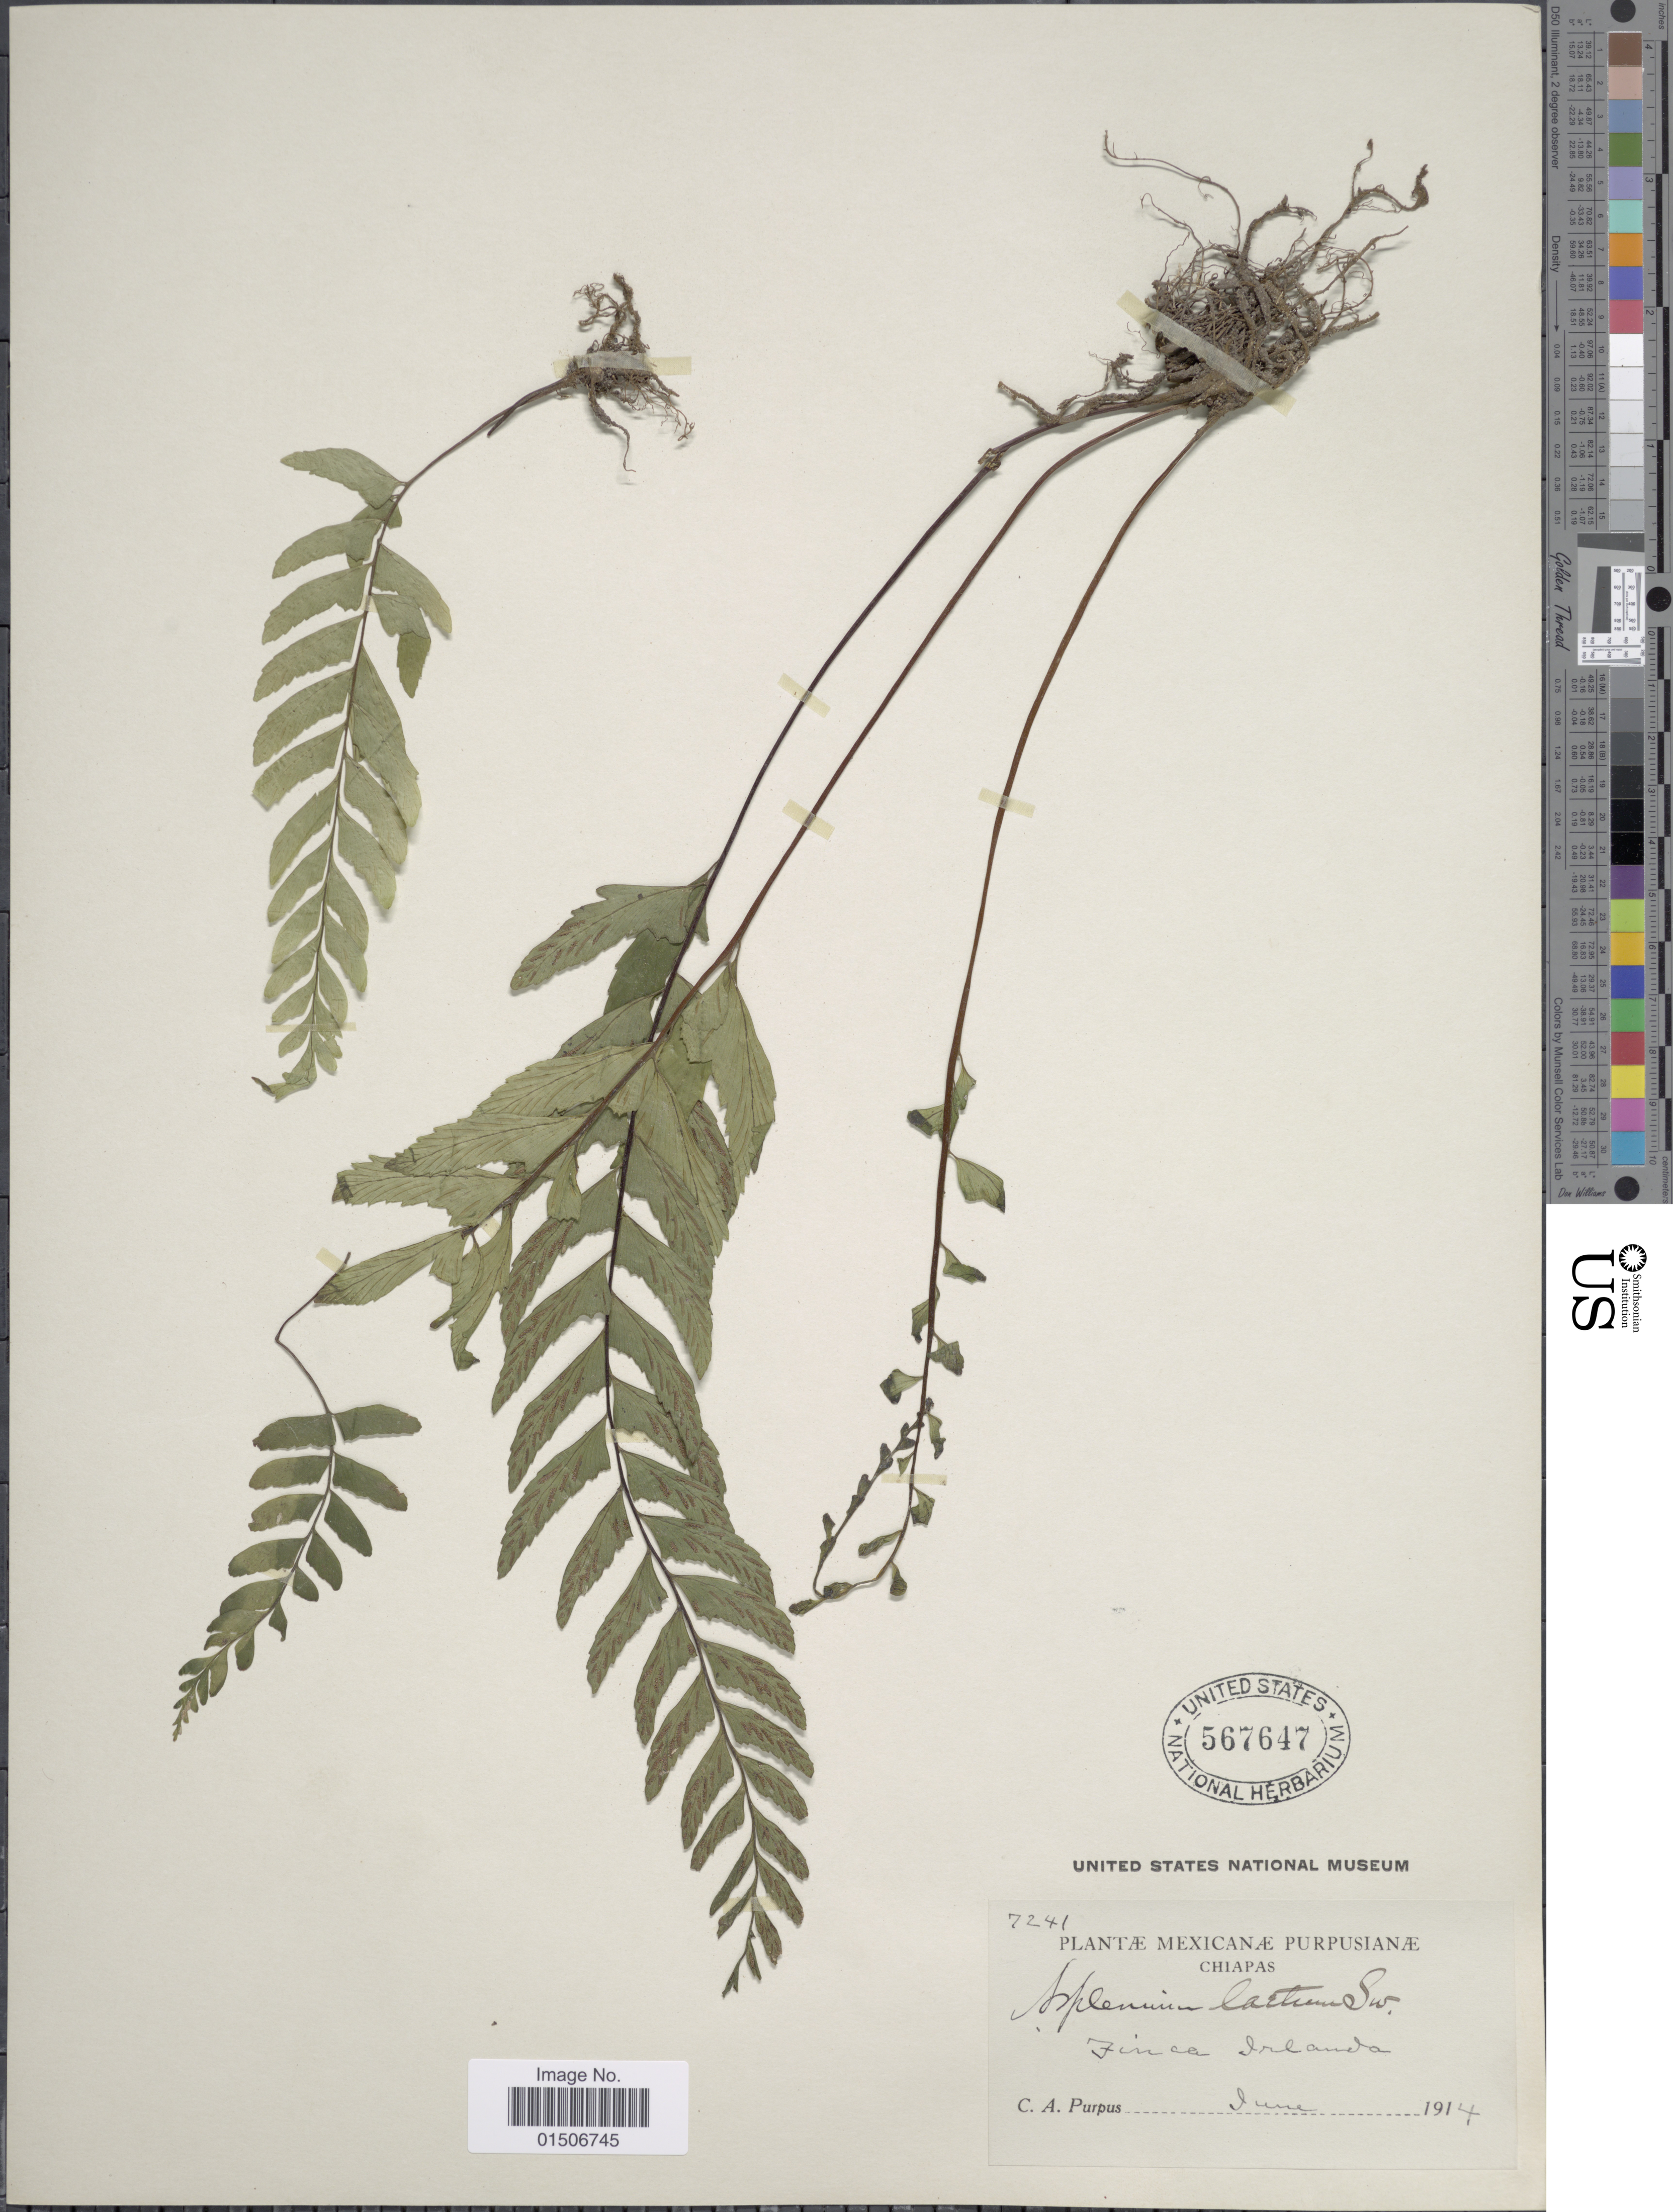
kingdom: Plantae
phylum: Tracheophyta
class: Polypodiopsida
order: Polypodiales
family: Aspleniaceae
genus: Asplenium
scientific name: Asplenium laetum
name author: Sw.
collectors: C. A. Purpus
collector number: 7241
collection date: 1914-06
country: Mexico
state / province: Chiapas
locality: Finca Irlanda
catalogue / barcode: US 567647